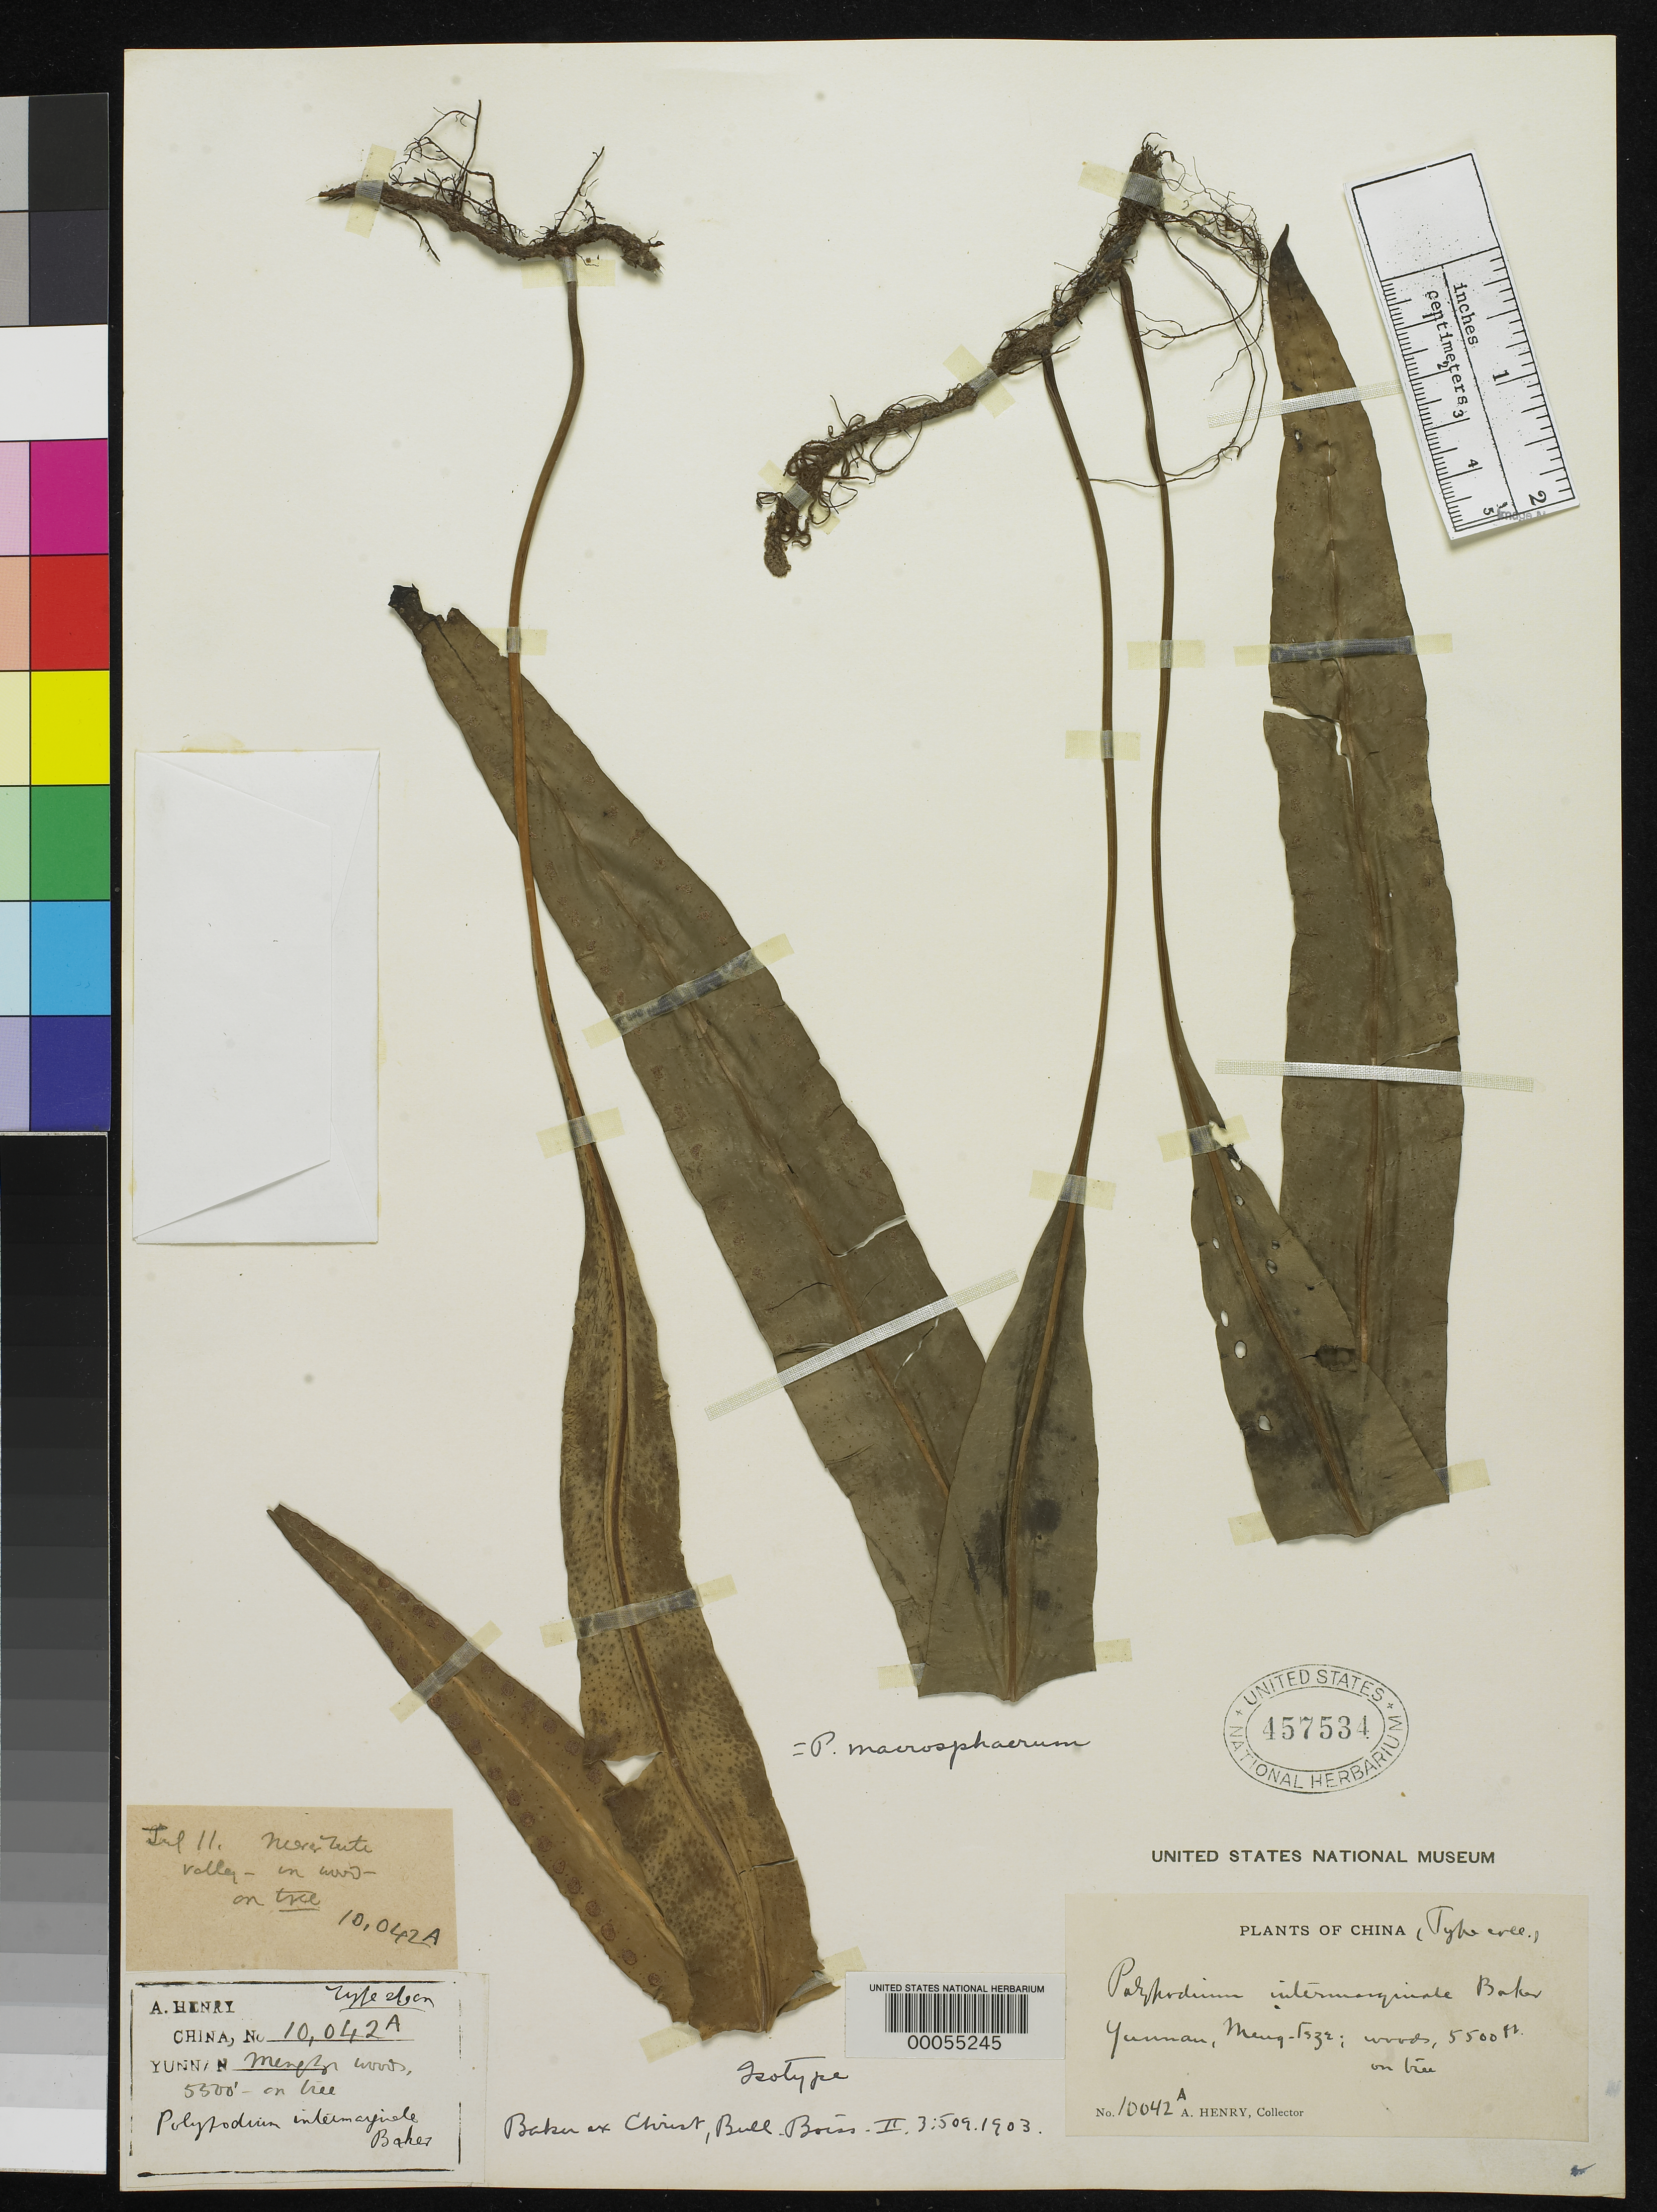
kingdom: Plantae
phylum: Tracheophyta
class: Polypodiopsida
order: Polypodiales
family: Polypodiaceae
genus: Polypodium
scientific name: Polypodium intramarginale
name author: Baker ex Christ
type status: Type Collection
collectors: A. Henry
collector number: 10042 A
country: China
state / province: Yunnan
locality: Mengtze.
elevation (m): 1676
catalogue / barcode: US 457534